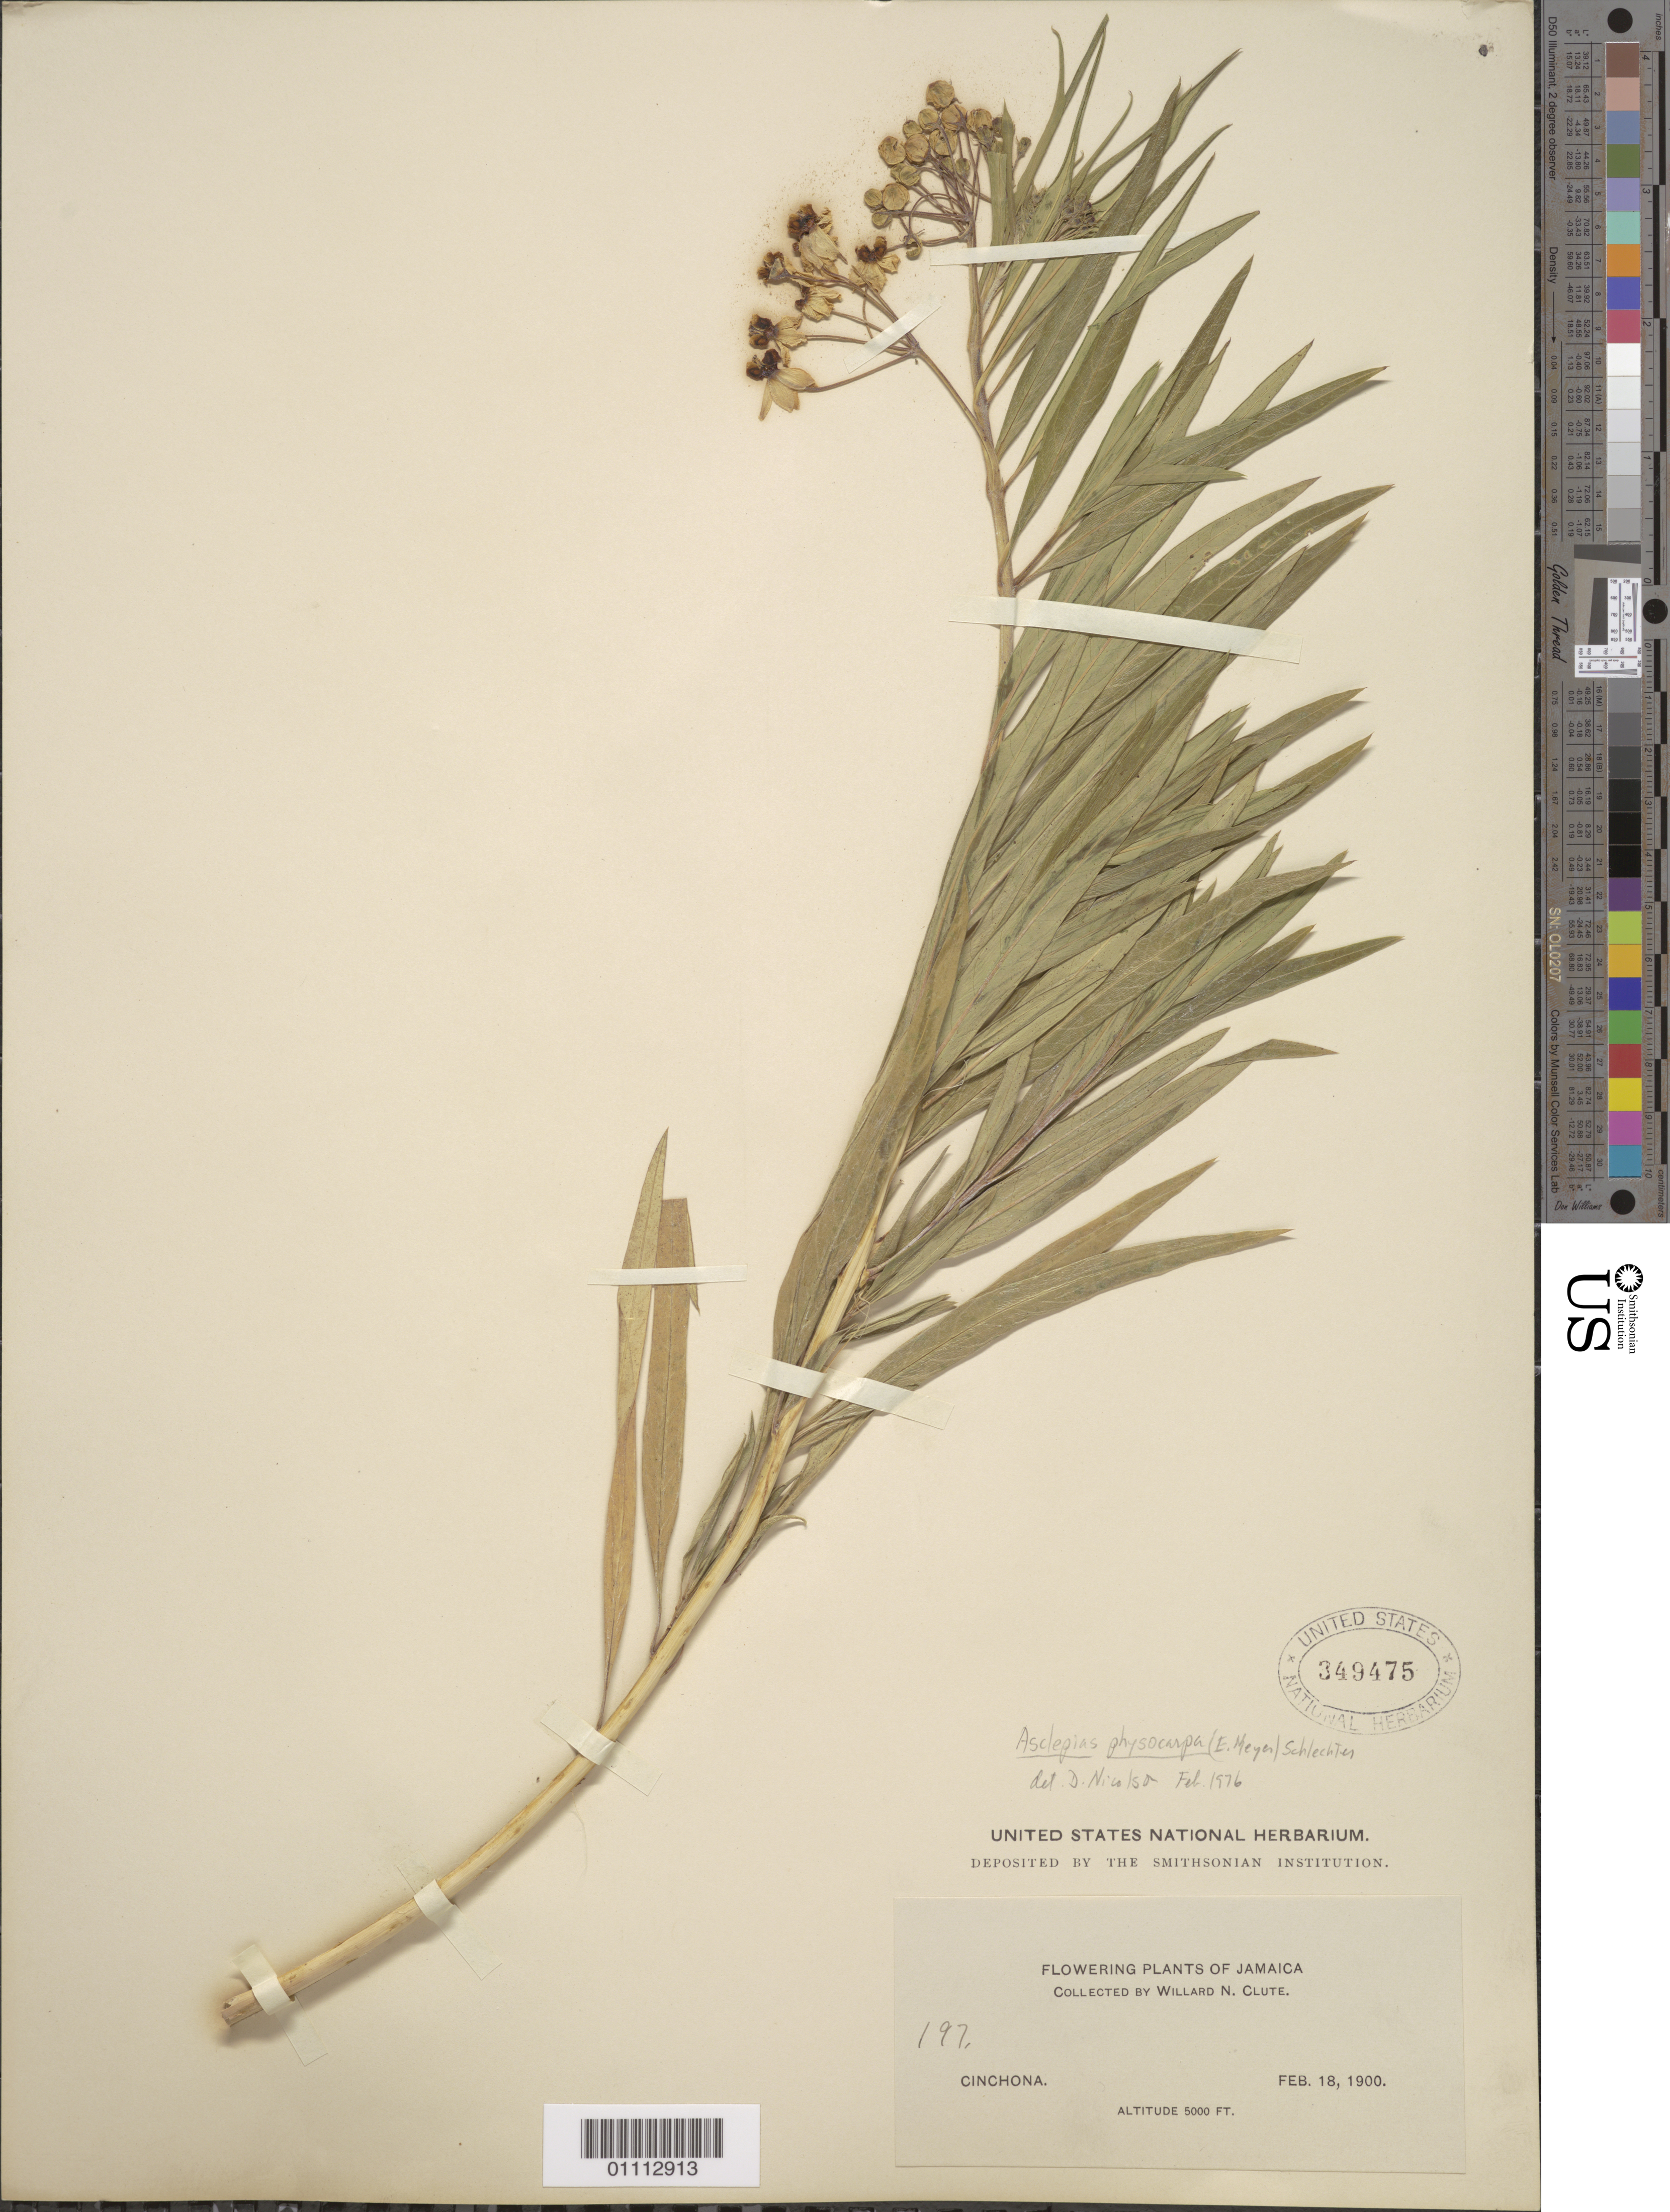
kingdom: Plantae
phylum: Tracheophyta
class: Magnoliopsida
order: Gentianales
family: Apocynaceae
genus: Asclepias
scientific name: Asclepias physocarpa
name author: (E. Mey.) Schltr.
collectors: W. N. Clute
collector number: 197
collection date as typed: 18 Feb 1900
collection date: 1900-02-18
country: Jamaica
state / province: Saint Andrew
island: Jamaica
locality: Cinchona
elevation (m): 1524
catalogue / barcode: US 349475